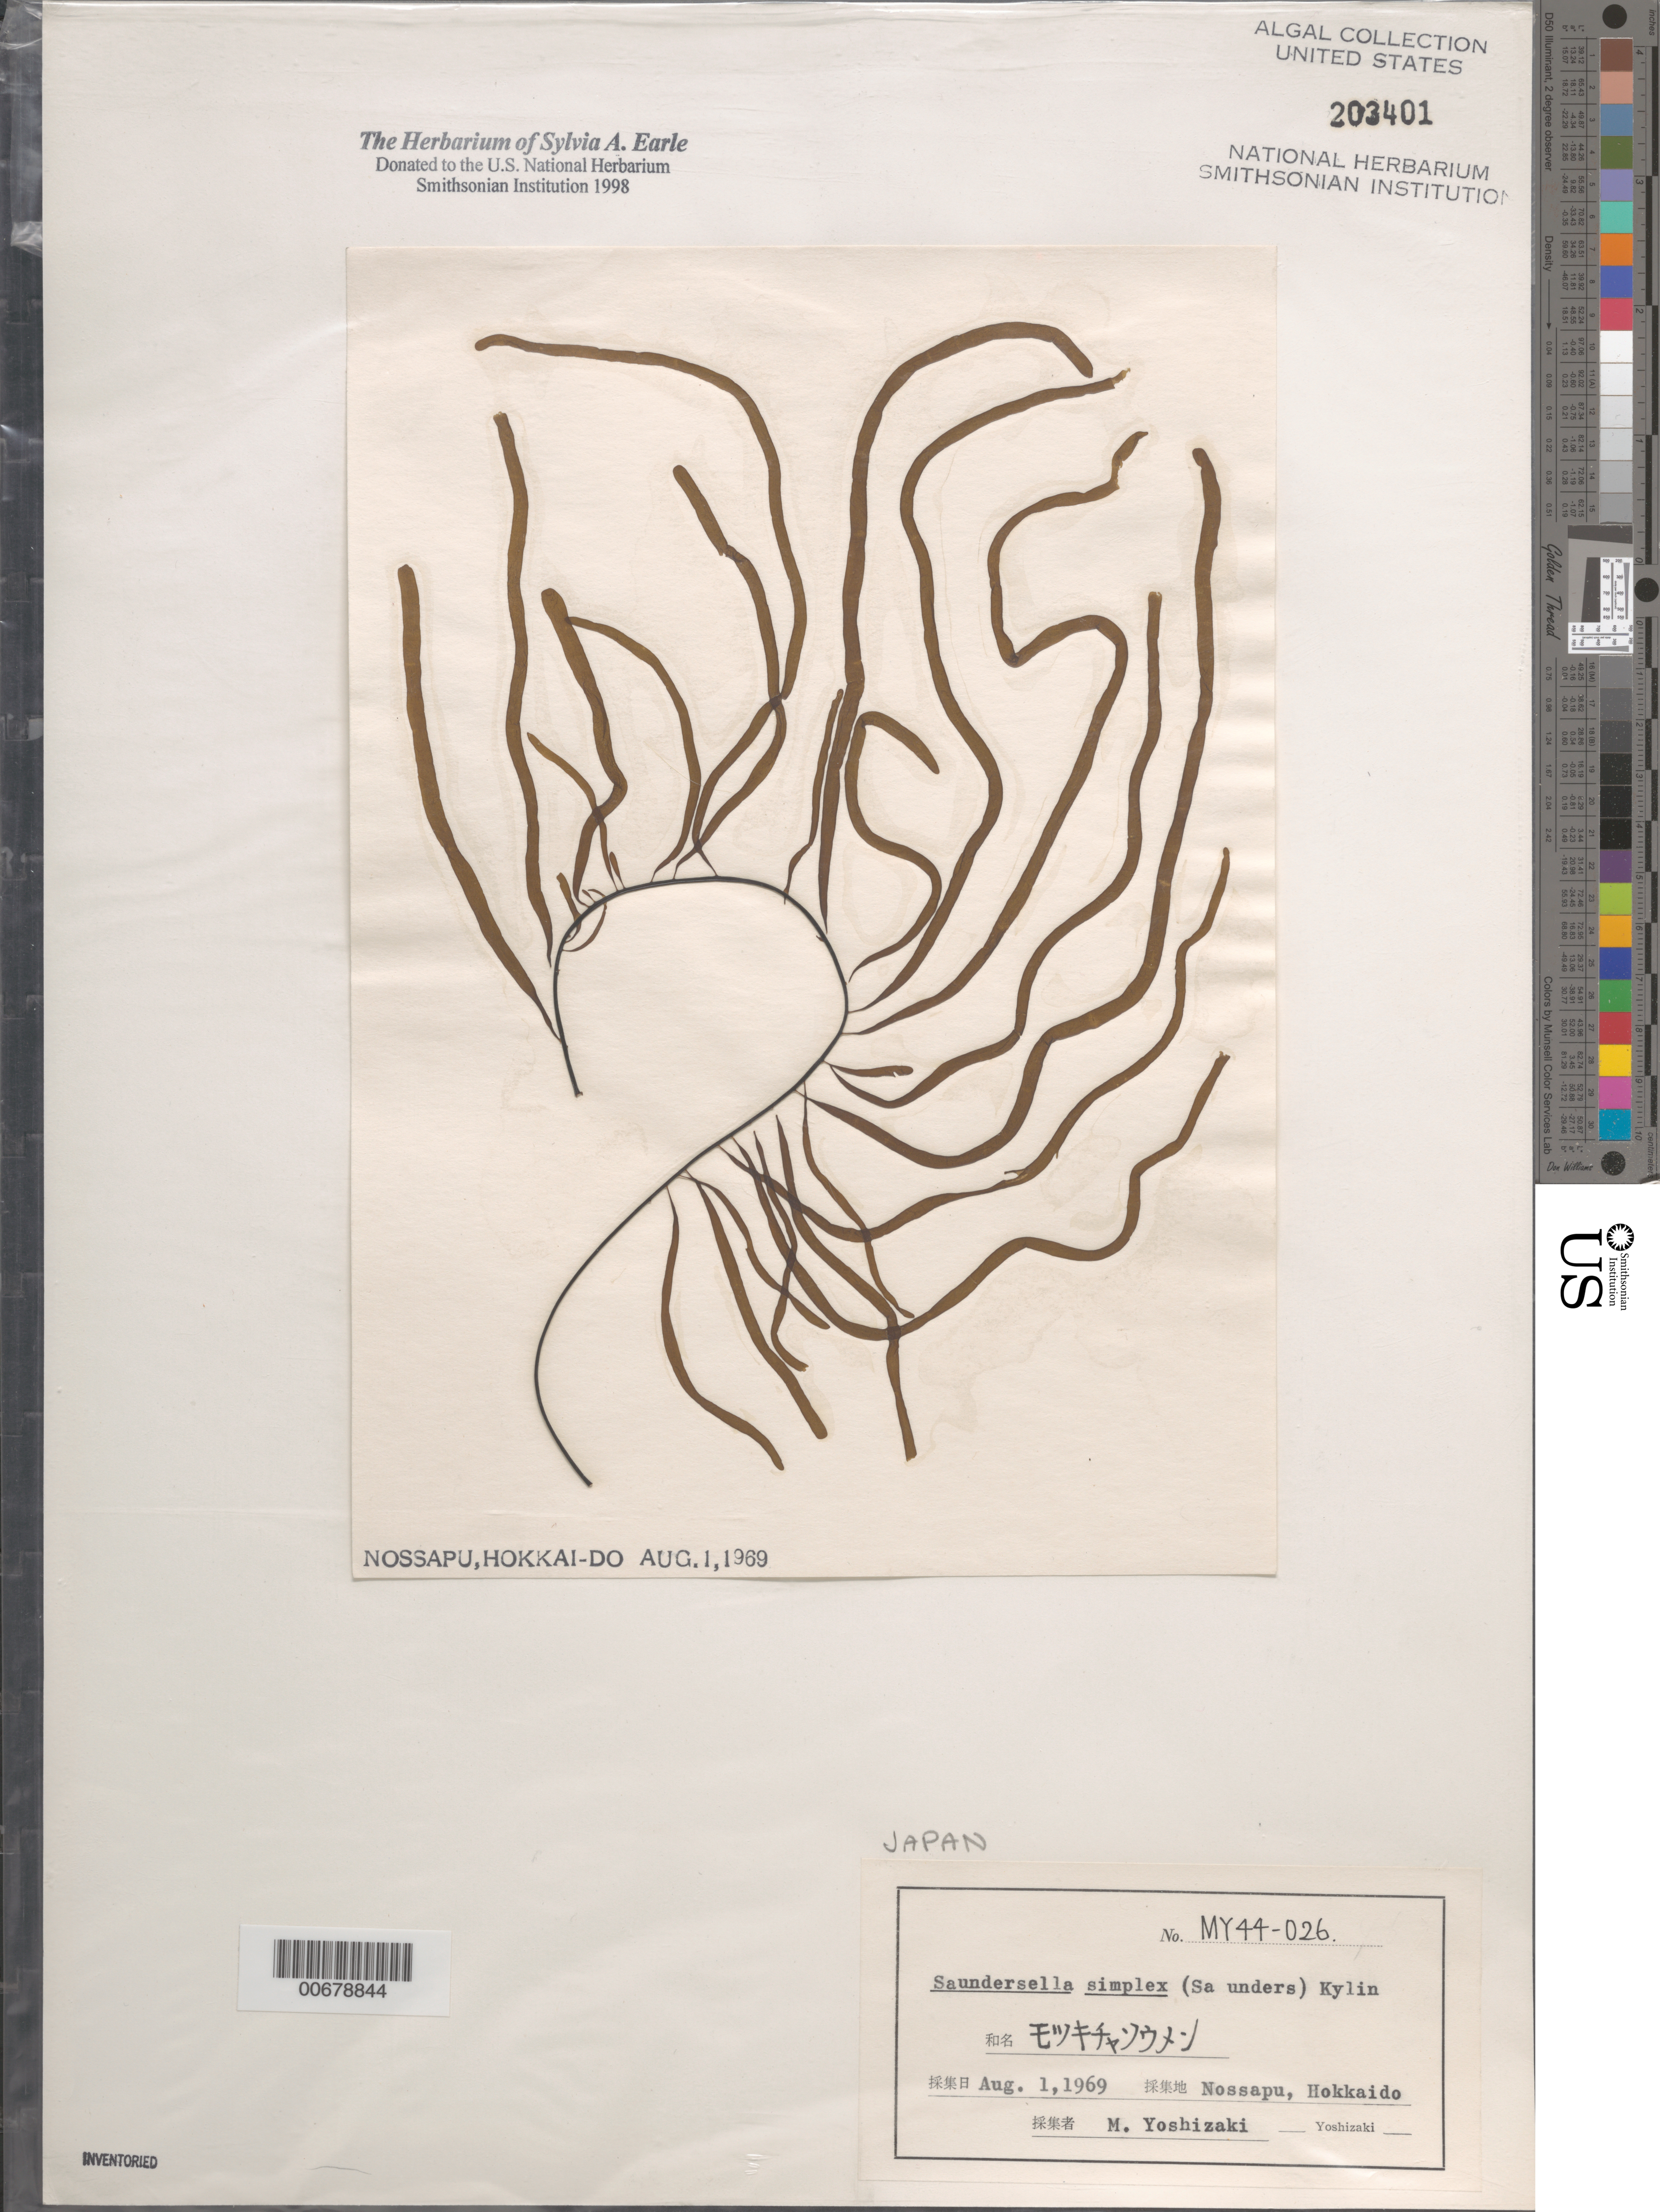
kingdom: Chromista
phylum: Ochrophyta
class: Phaeophyceae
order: Ectocarpales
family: Chordariaceae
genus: Saundersella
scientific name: Saundersella simplex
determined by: Yoshizaki, M.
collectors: M. Yoshizaki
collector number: MY 44-026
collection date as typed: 01 Aug 1969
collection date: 1969-08-01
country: Japan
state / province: Hokkaido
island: Hokkaido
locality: Nossapu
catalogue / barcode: US 203401